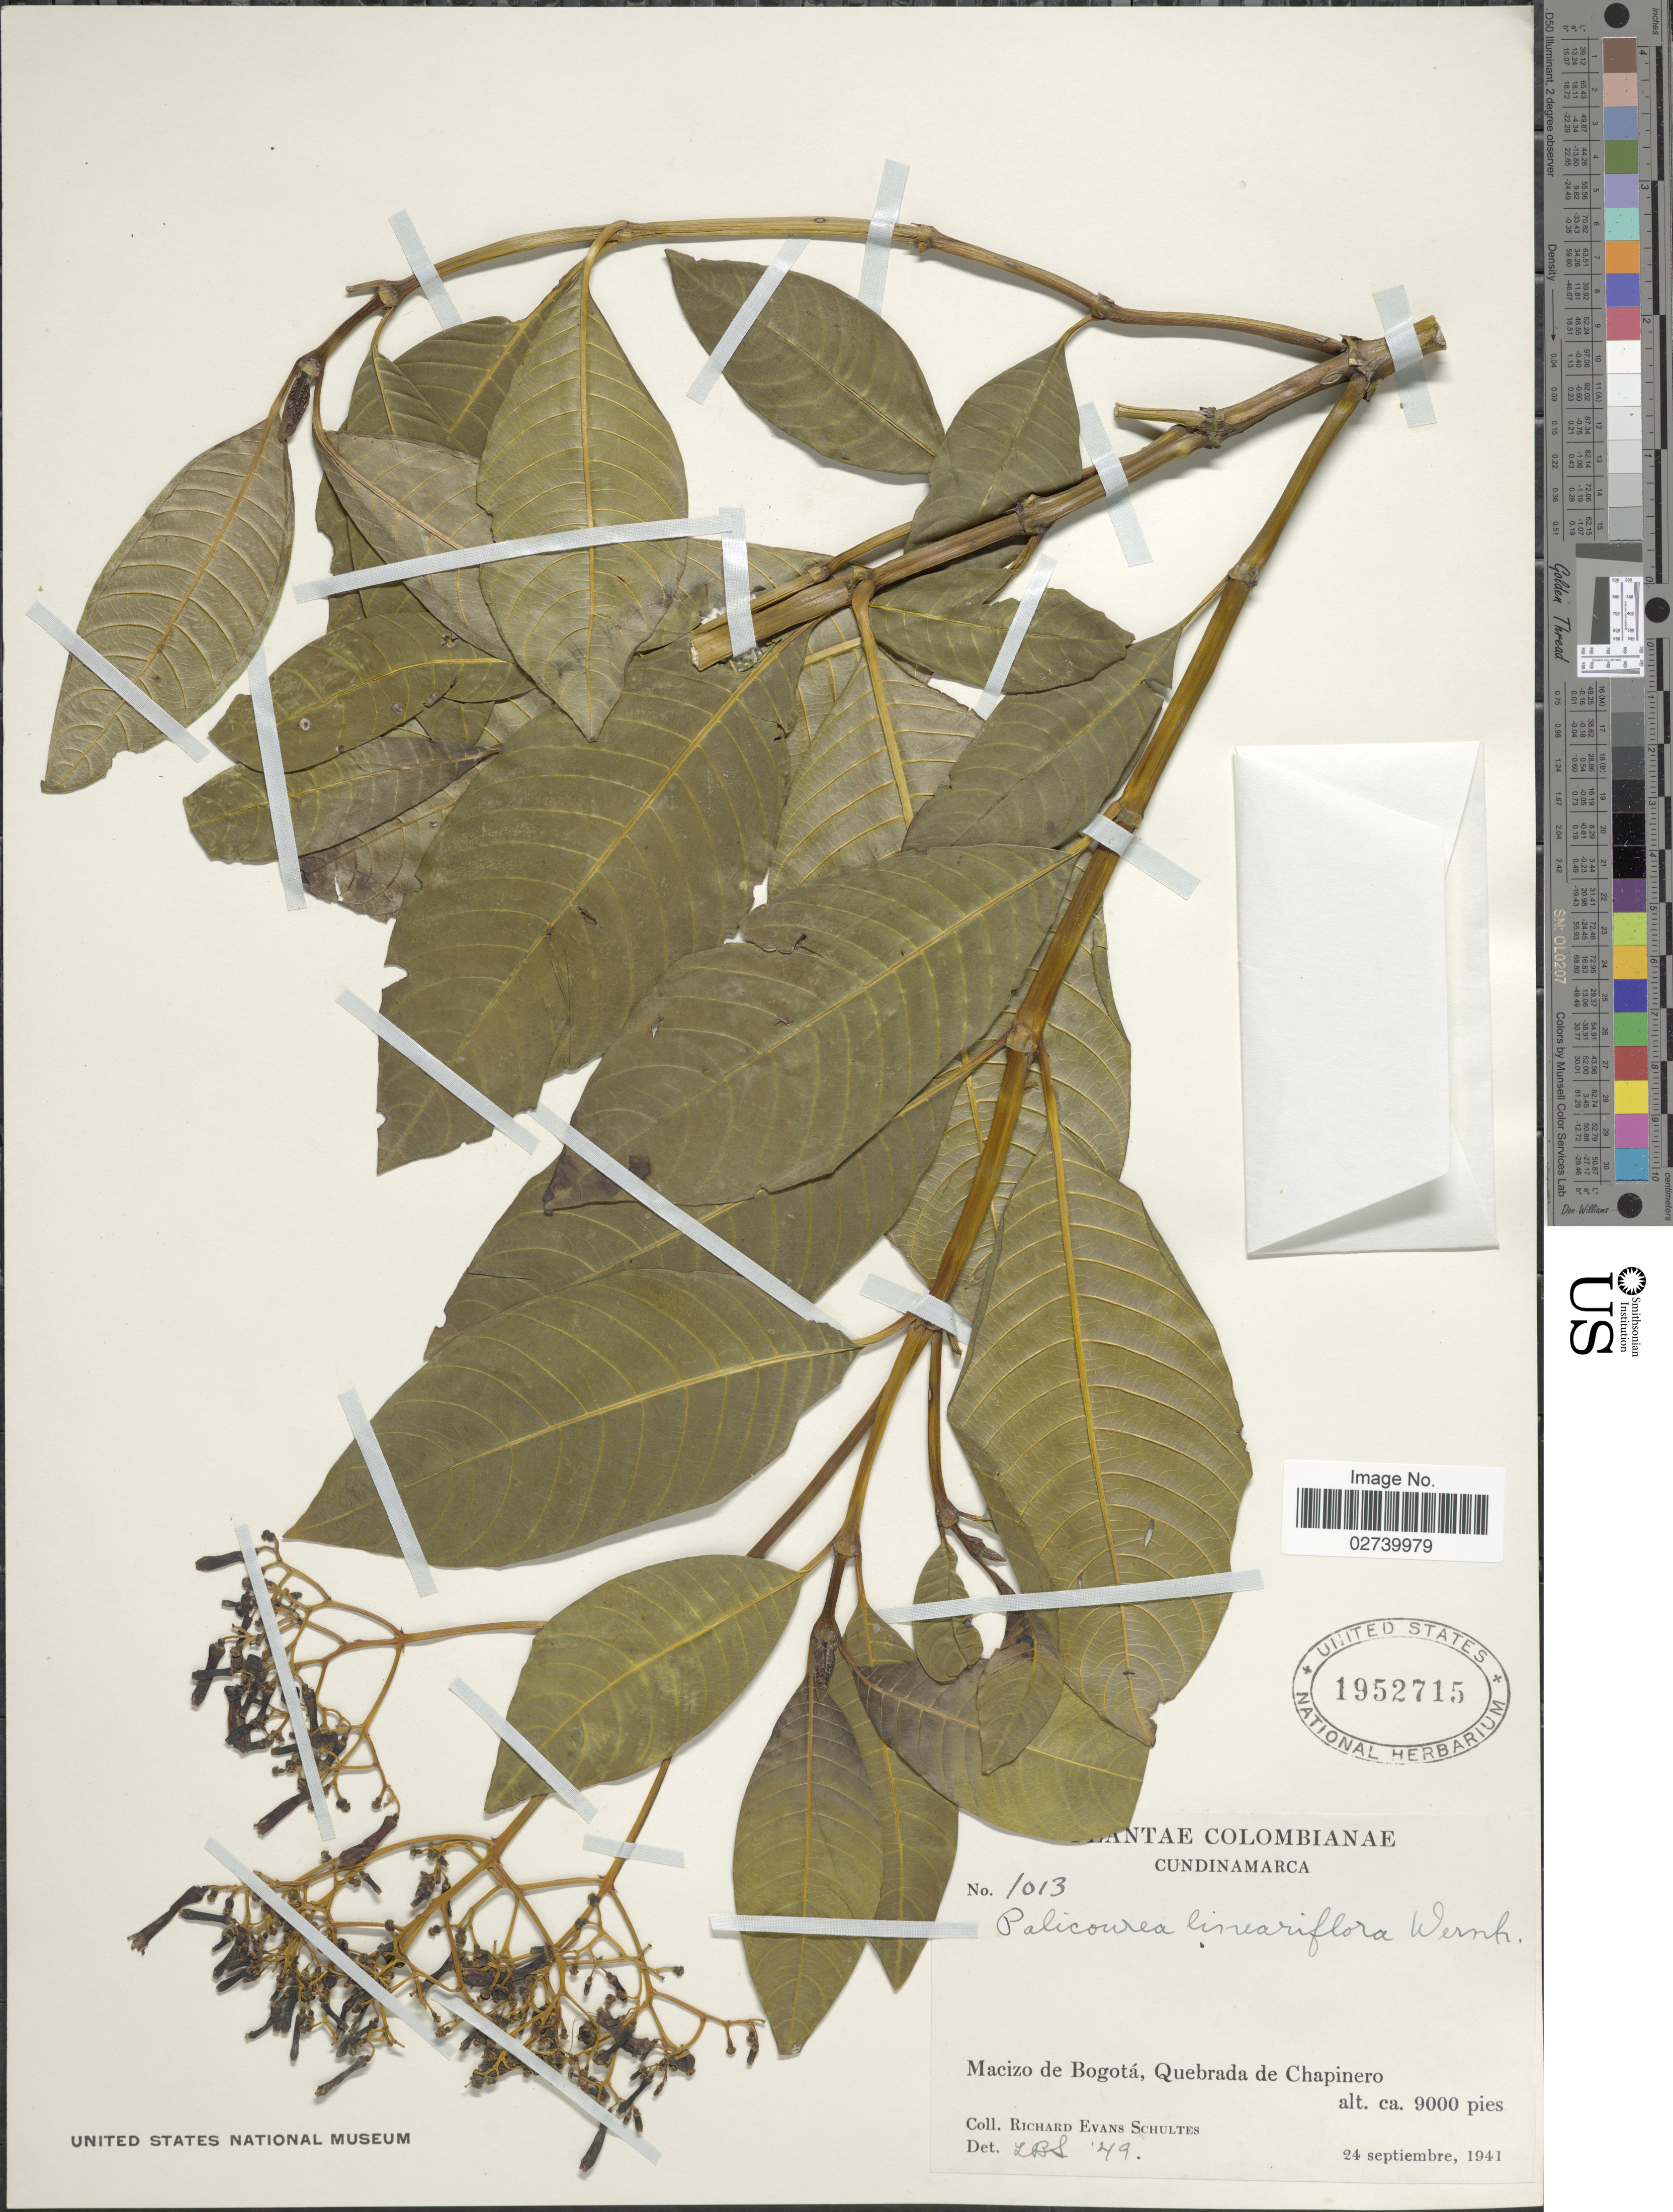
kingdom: Plantae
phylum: Tracheophyta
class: Magnoliopsida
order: Gentianales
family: Rubiaceae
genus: Palicourea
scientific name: Palicourea lineariflora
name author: Wernham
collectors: R. E. Schultes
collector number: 1013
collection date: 1941-09-24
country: Colombia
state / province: Cundinamarca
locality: Macizo de Bogotá, Quebrada de Chapinero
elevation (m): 2743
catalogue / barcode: US 1952715